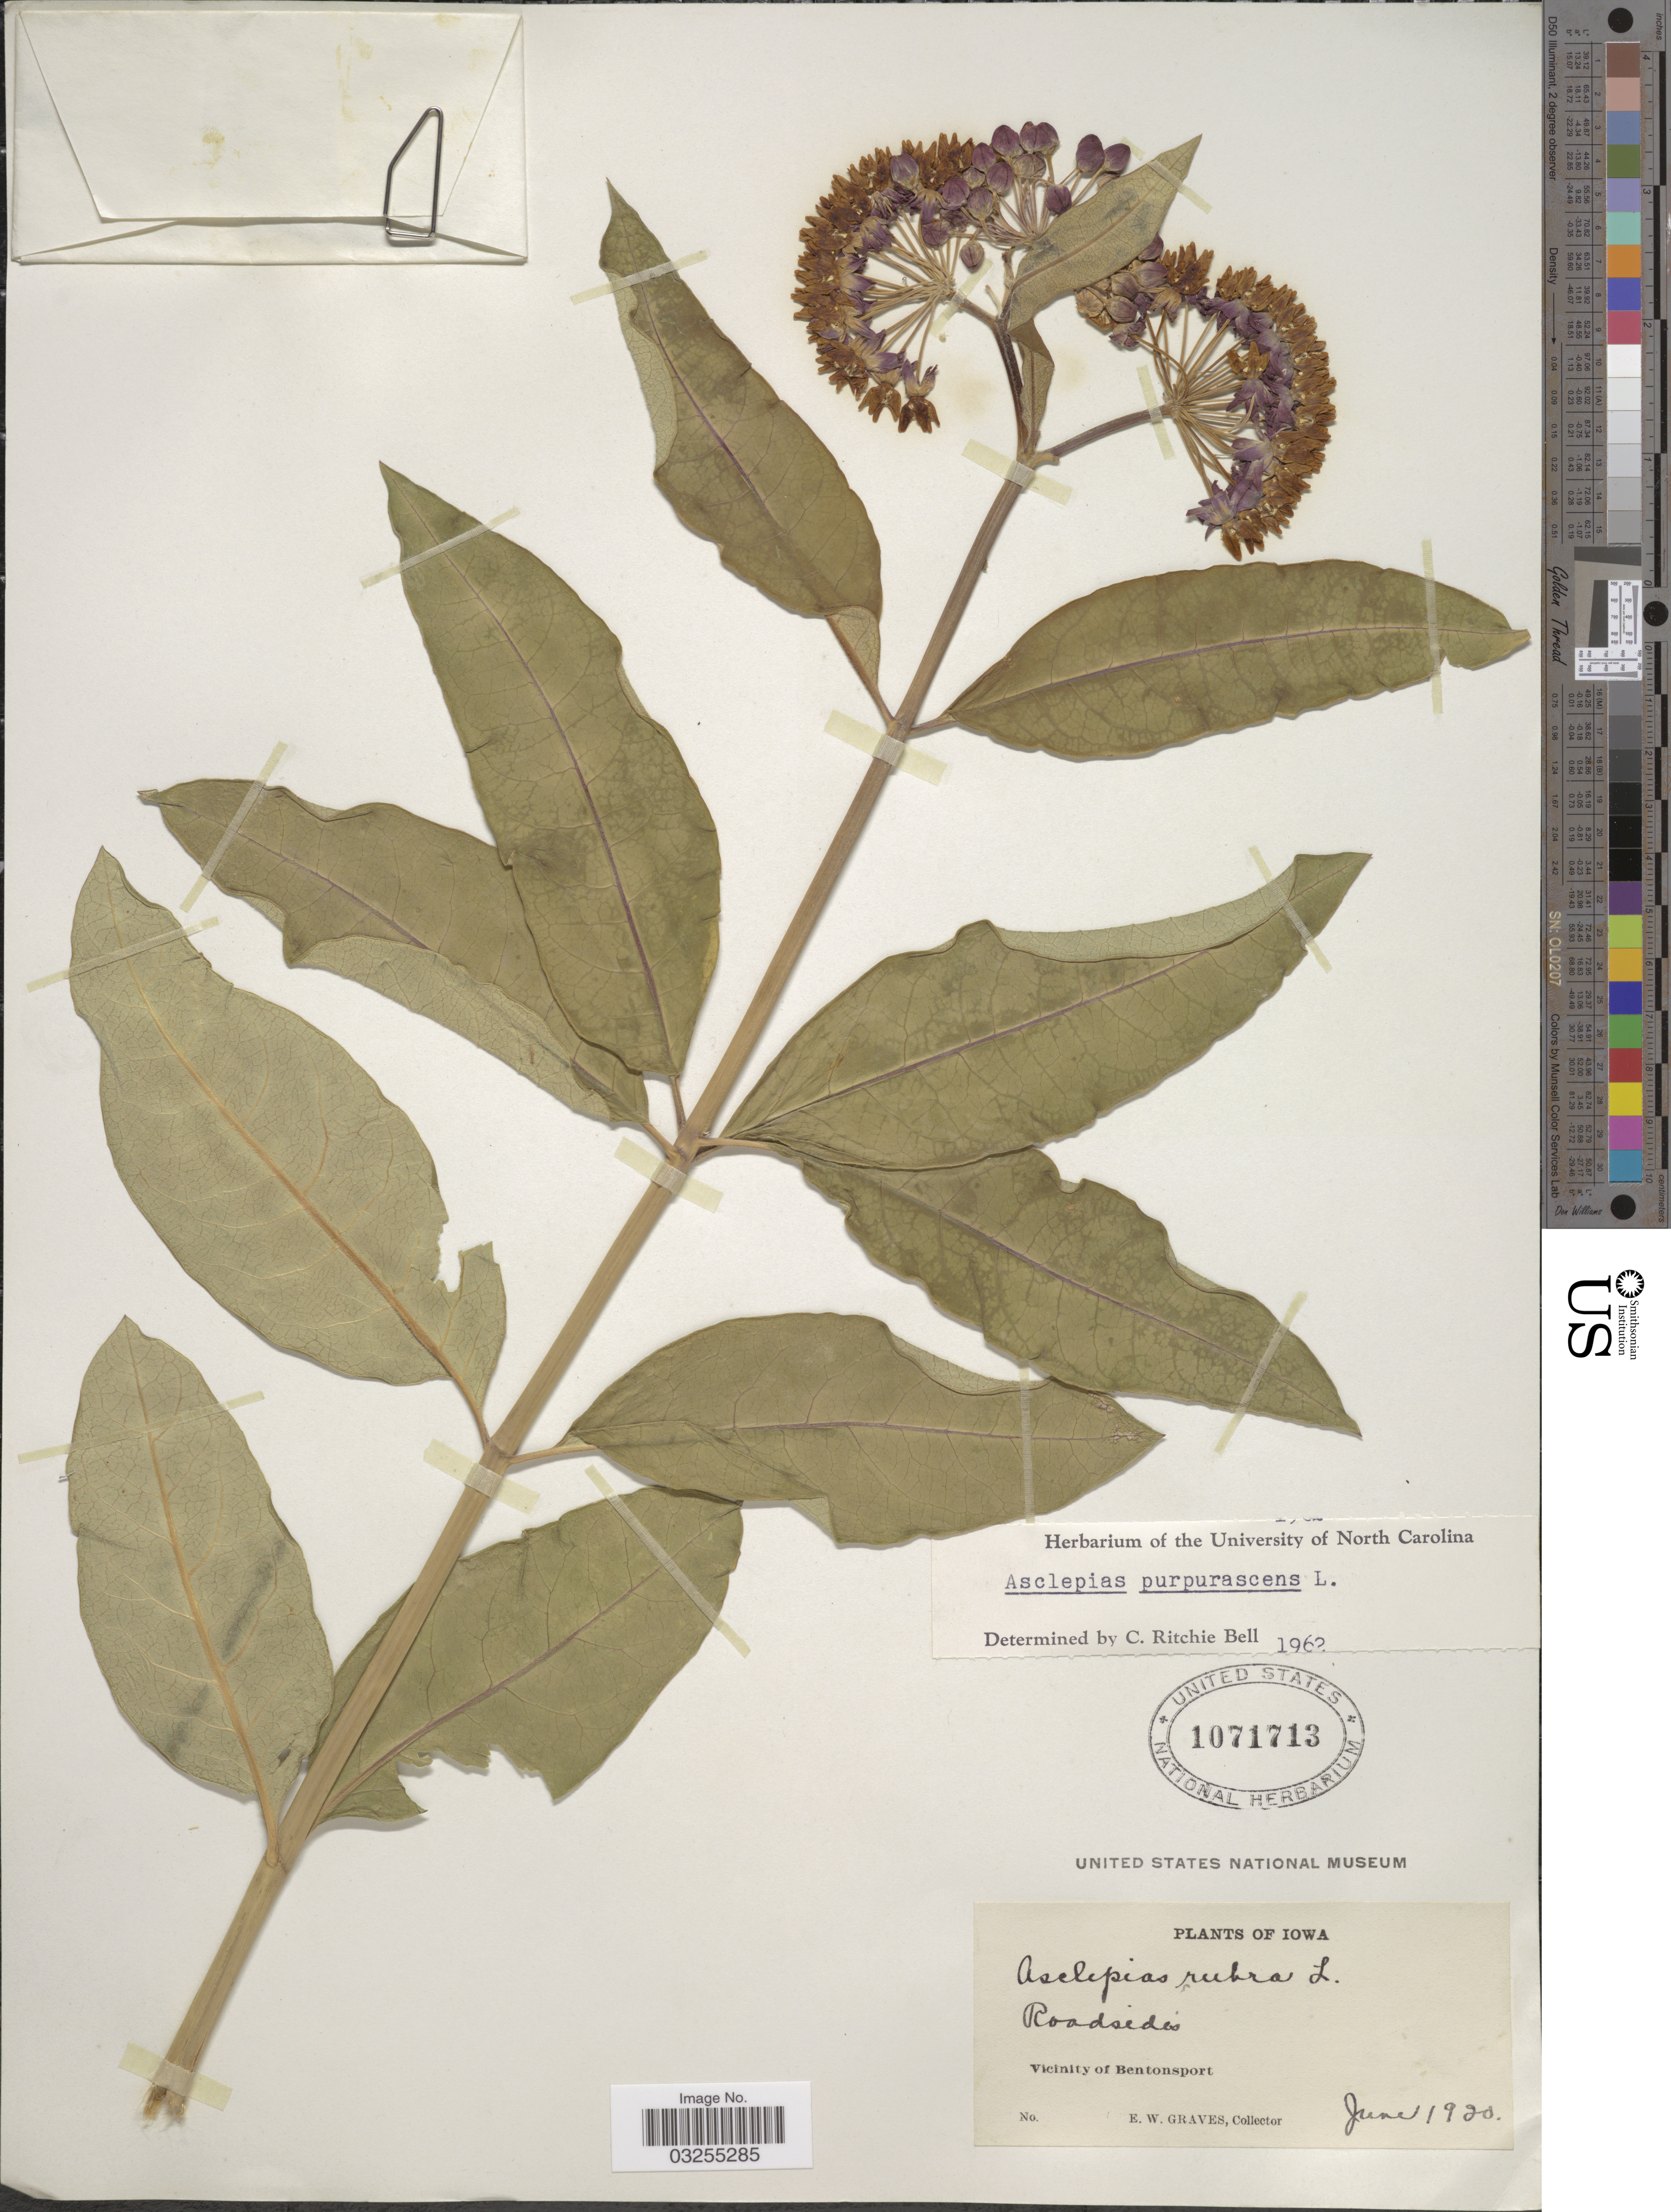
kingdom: Plantae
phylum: Tracheophyta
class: Magnoliopsida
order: Gentianales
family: Apocynaceae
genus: Asclepias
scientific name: Asclepias purpurascens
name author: L.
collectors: E. Graves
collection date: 1920-06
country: United States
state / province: Iowa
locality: Vicinity of Bentonsport.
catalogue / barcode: US 1071713